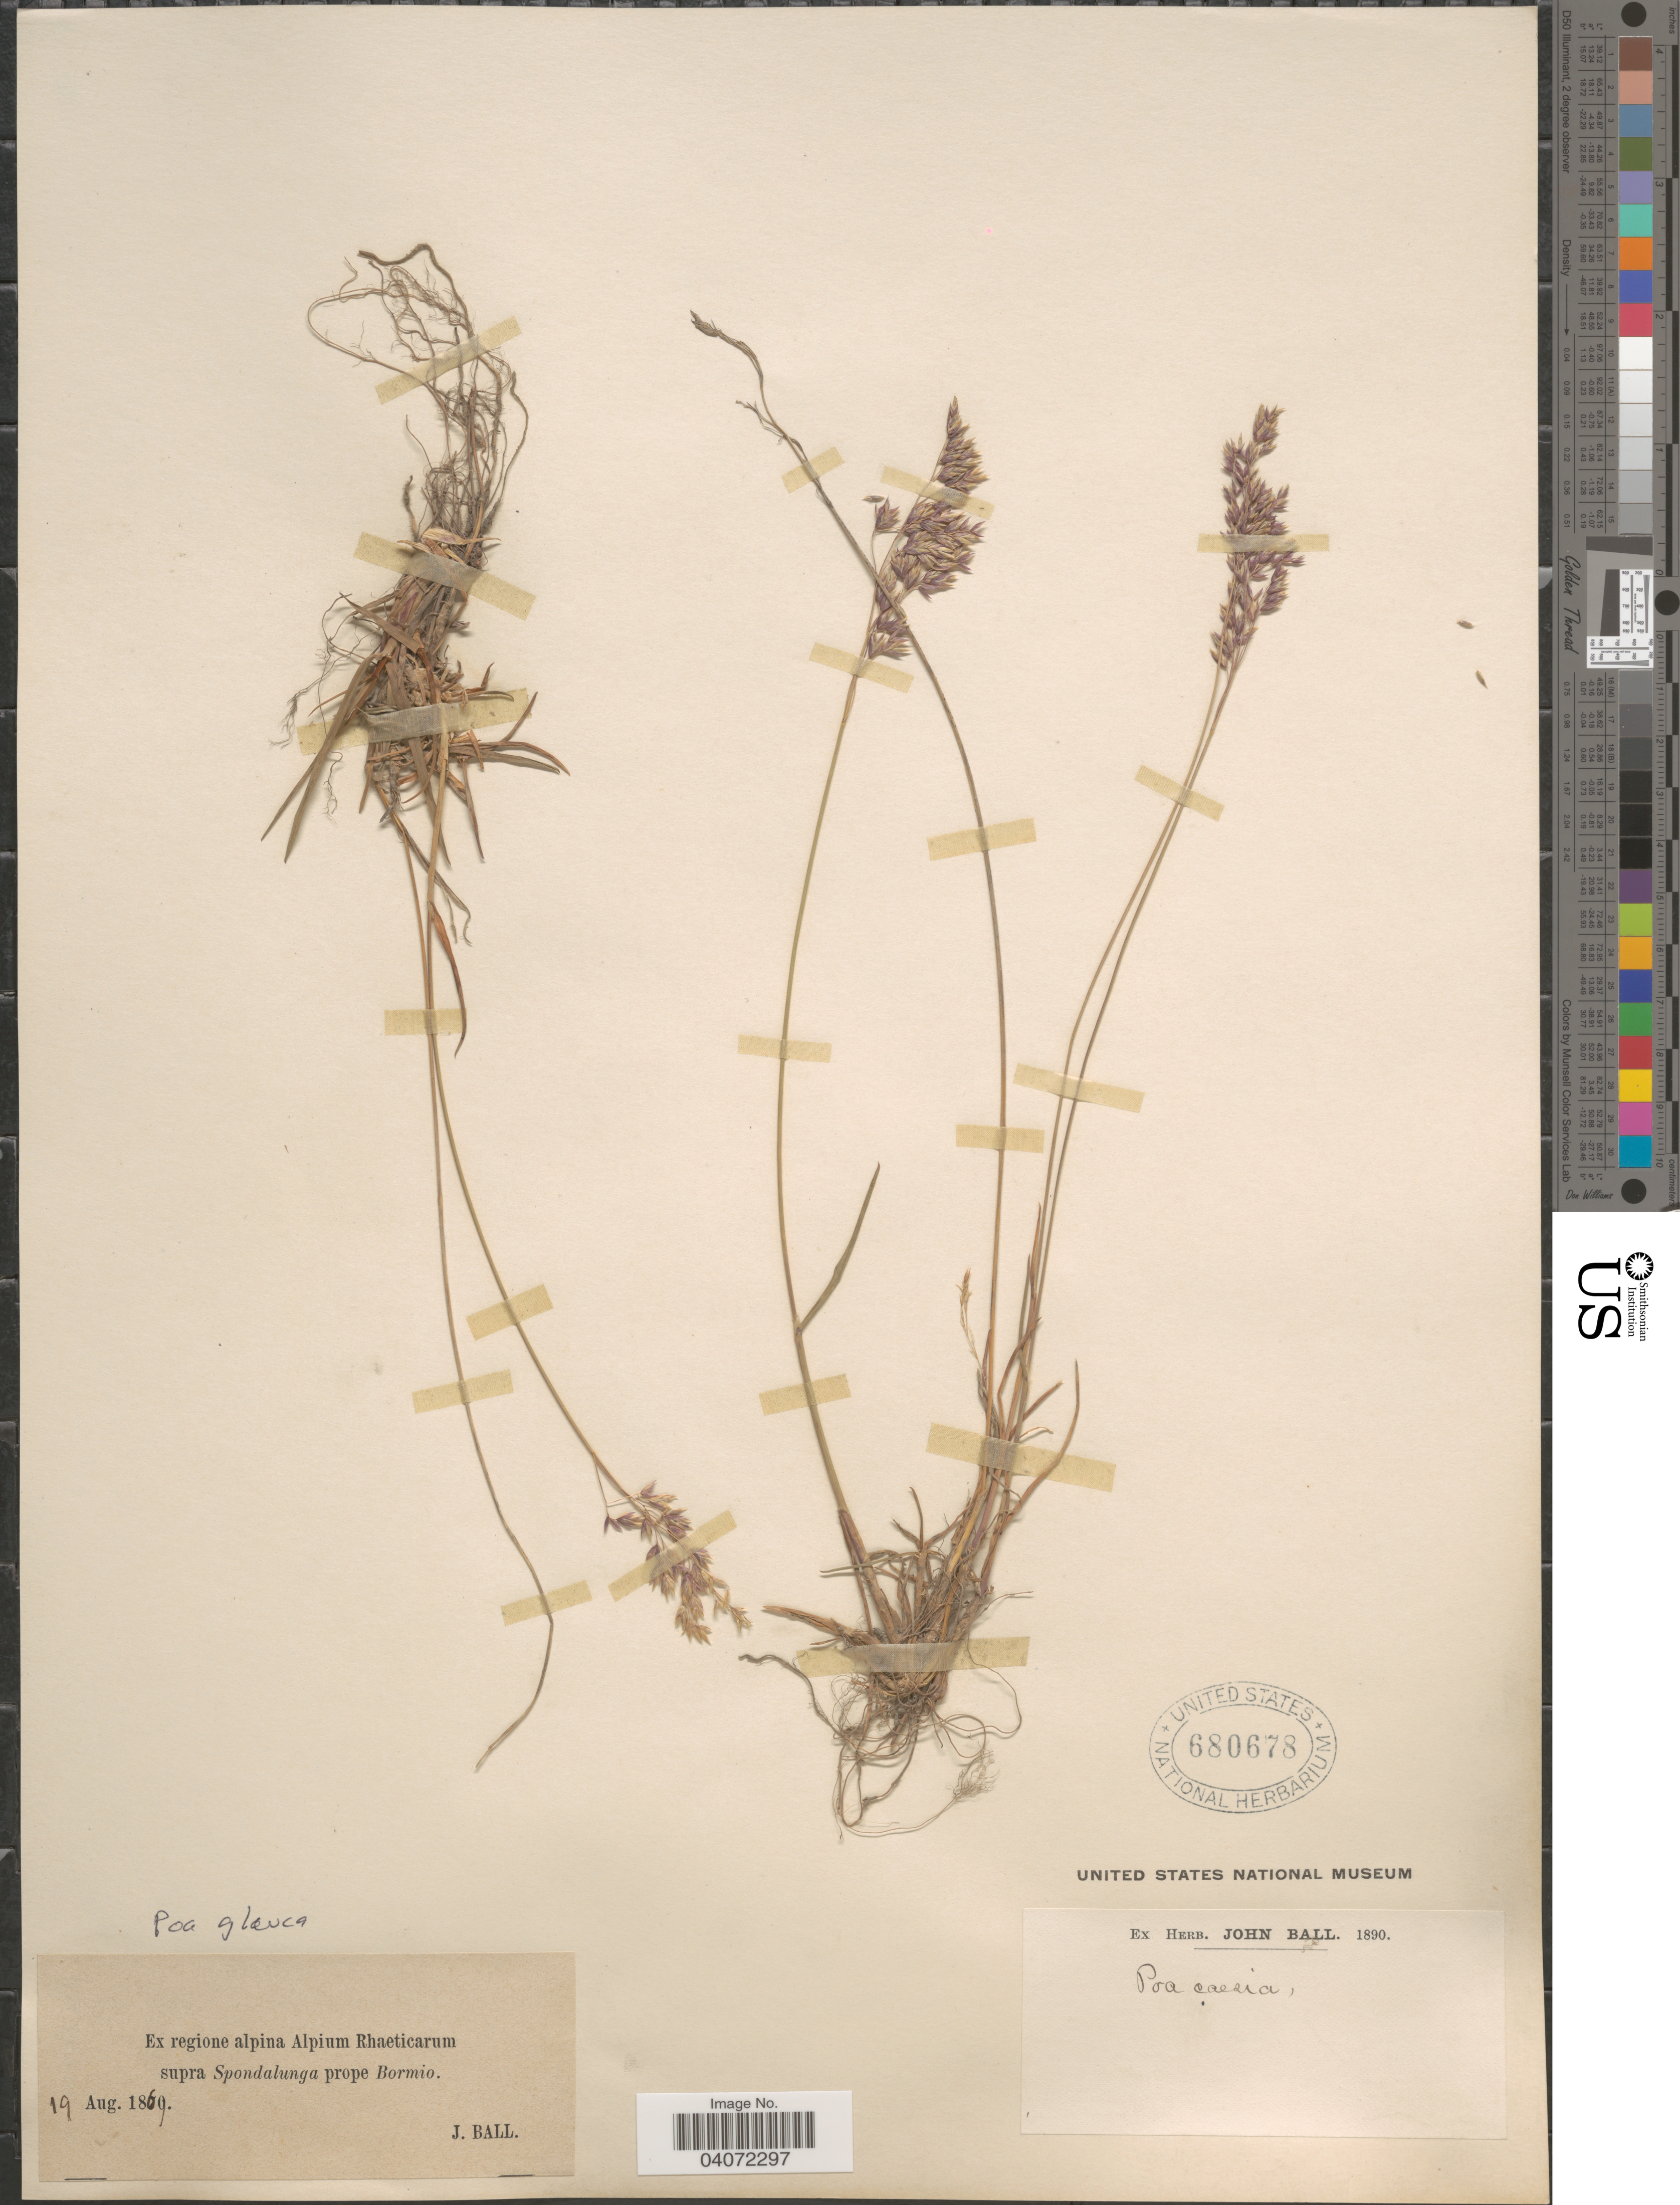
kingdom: Plantae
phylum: Tracheophyta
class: Liliopsida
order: Poales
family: Poaceae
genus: Poa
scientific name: Poa glauca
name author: Vahl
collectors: J. Ball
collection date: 1969-08-19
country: Italy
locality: Ex regione alpina Alpium Rhaeticarum supra Spondalunga prope Bormio.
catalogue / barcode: US 680678